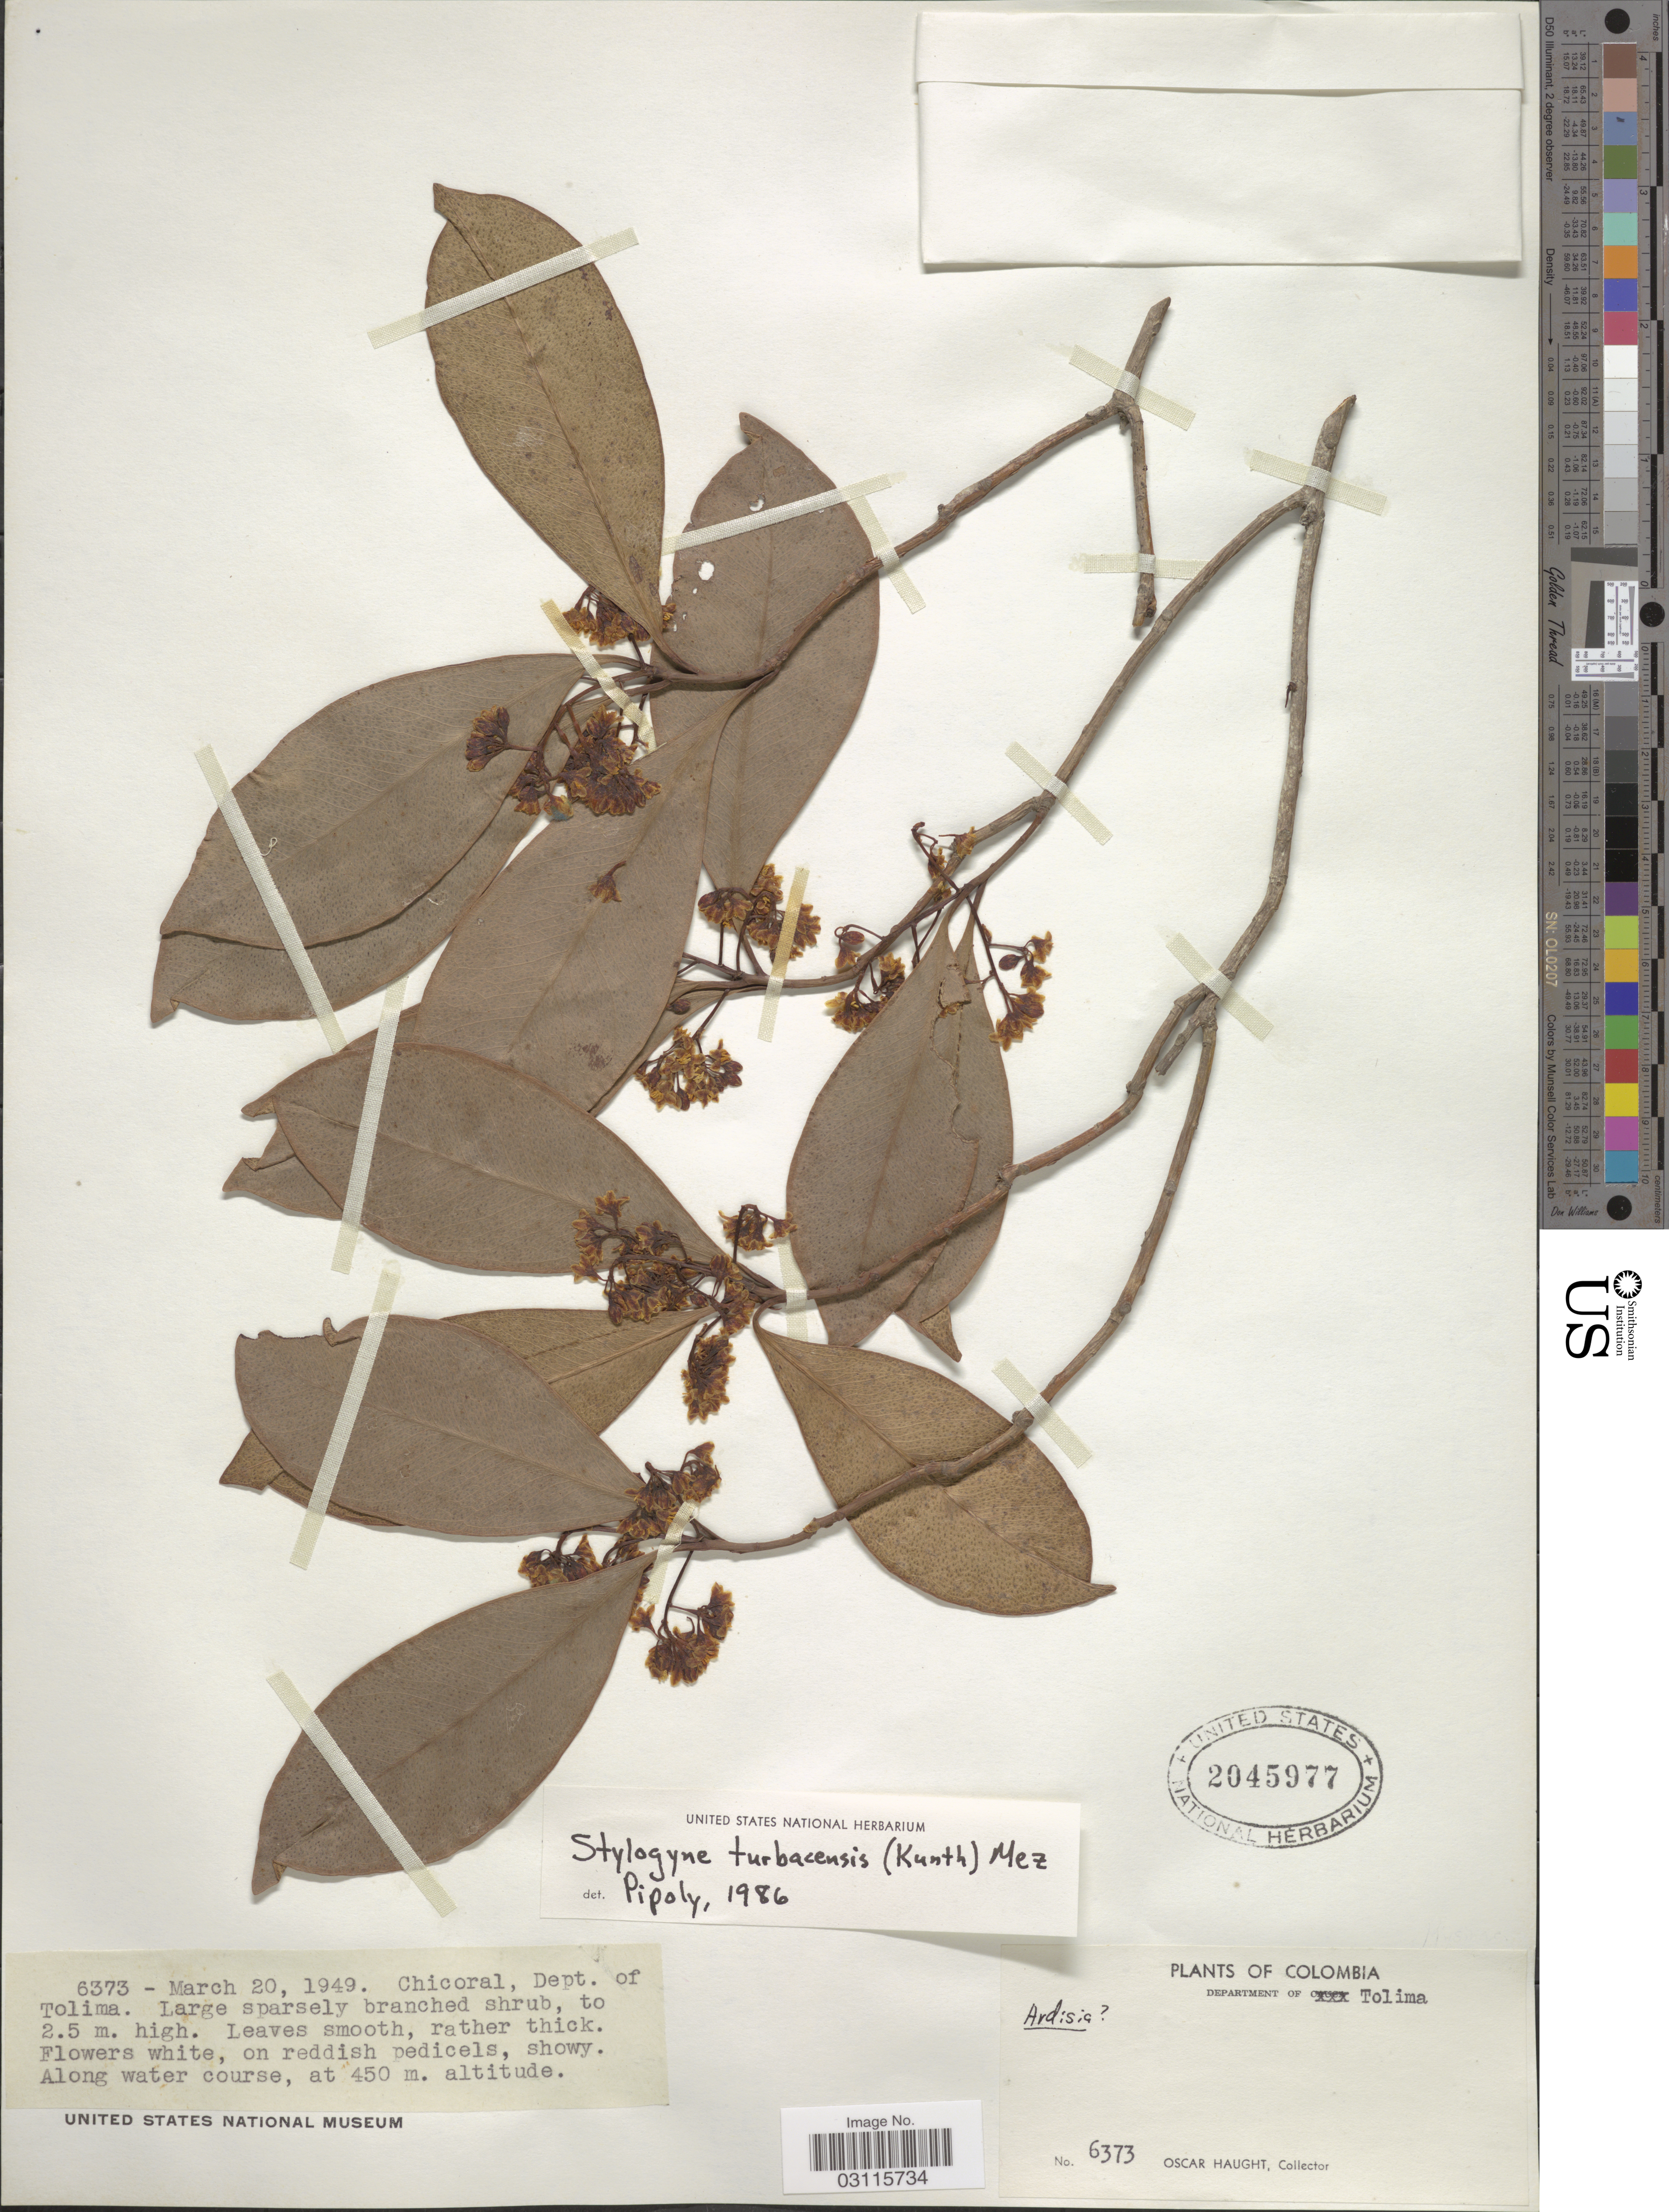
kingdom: Plantae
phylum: Tracheophyta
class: Magnoliopsida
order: Ericales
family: Primulaceae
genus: Stylogyne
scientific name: Stylogyne turbacensis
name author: (Kunth) Mez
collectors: O. L. Haught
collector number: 6373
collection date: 1949-03-20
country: Colombia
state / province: Tolima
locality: Chicoral, Dept. of Tolima. Department of Tolima.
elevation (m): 450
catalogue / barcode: US 2045977